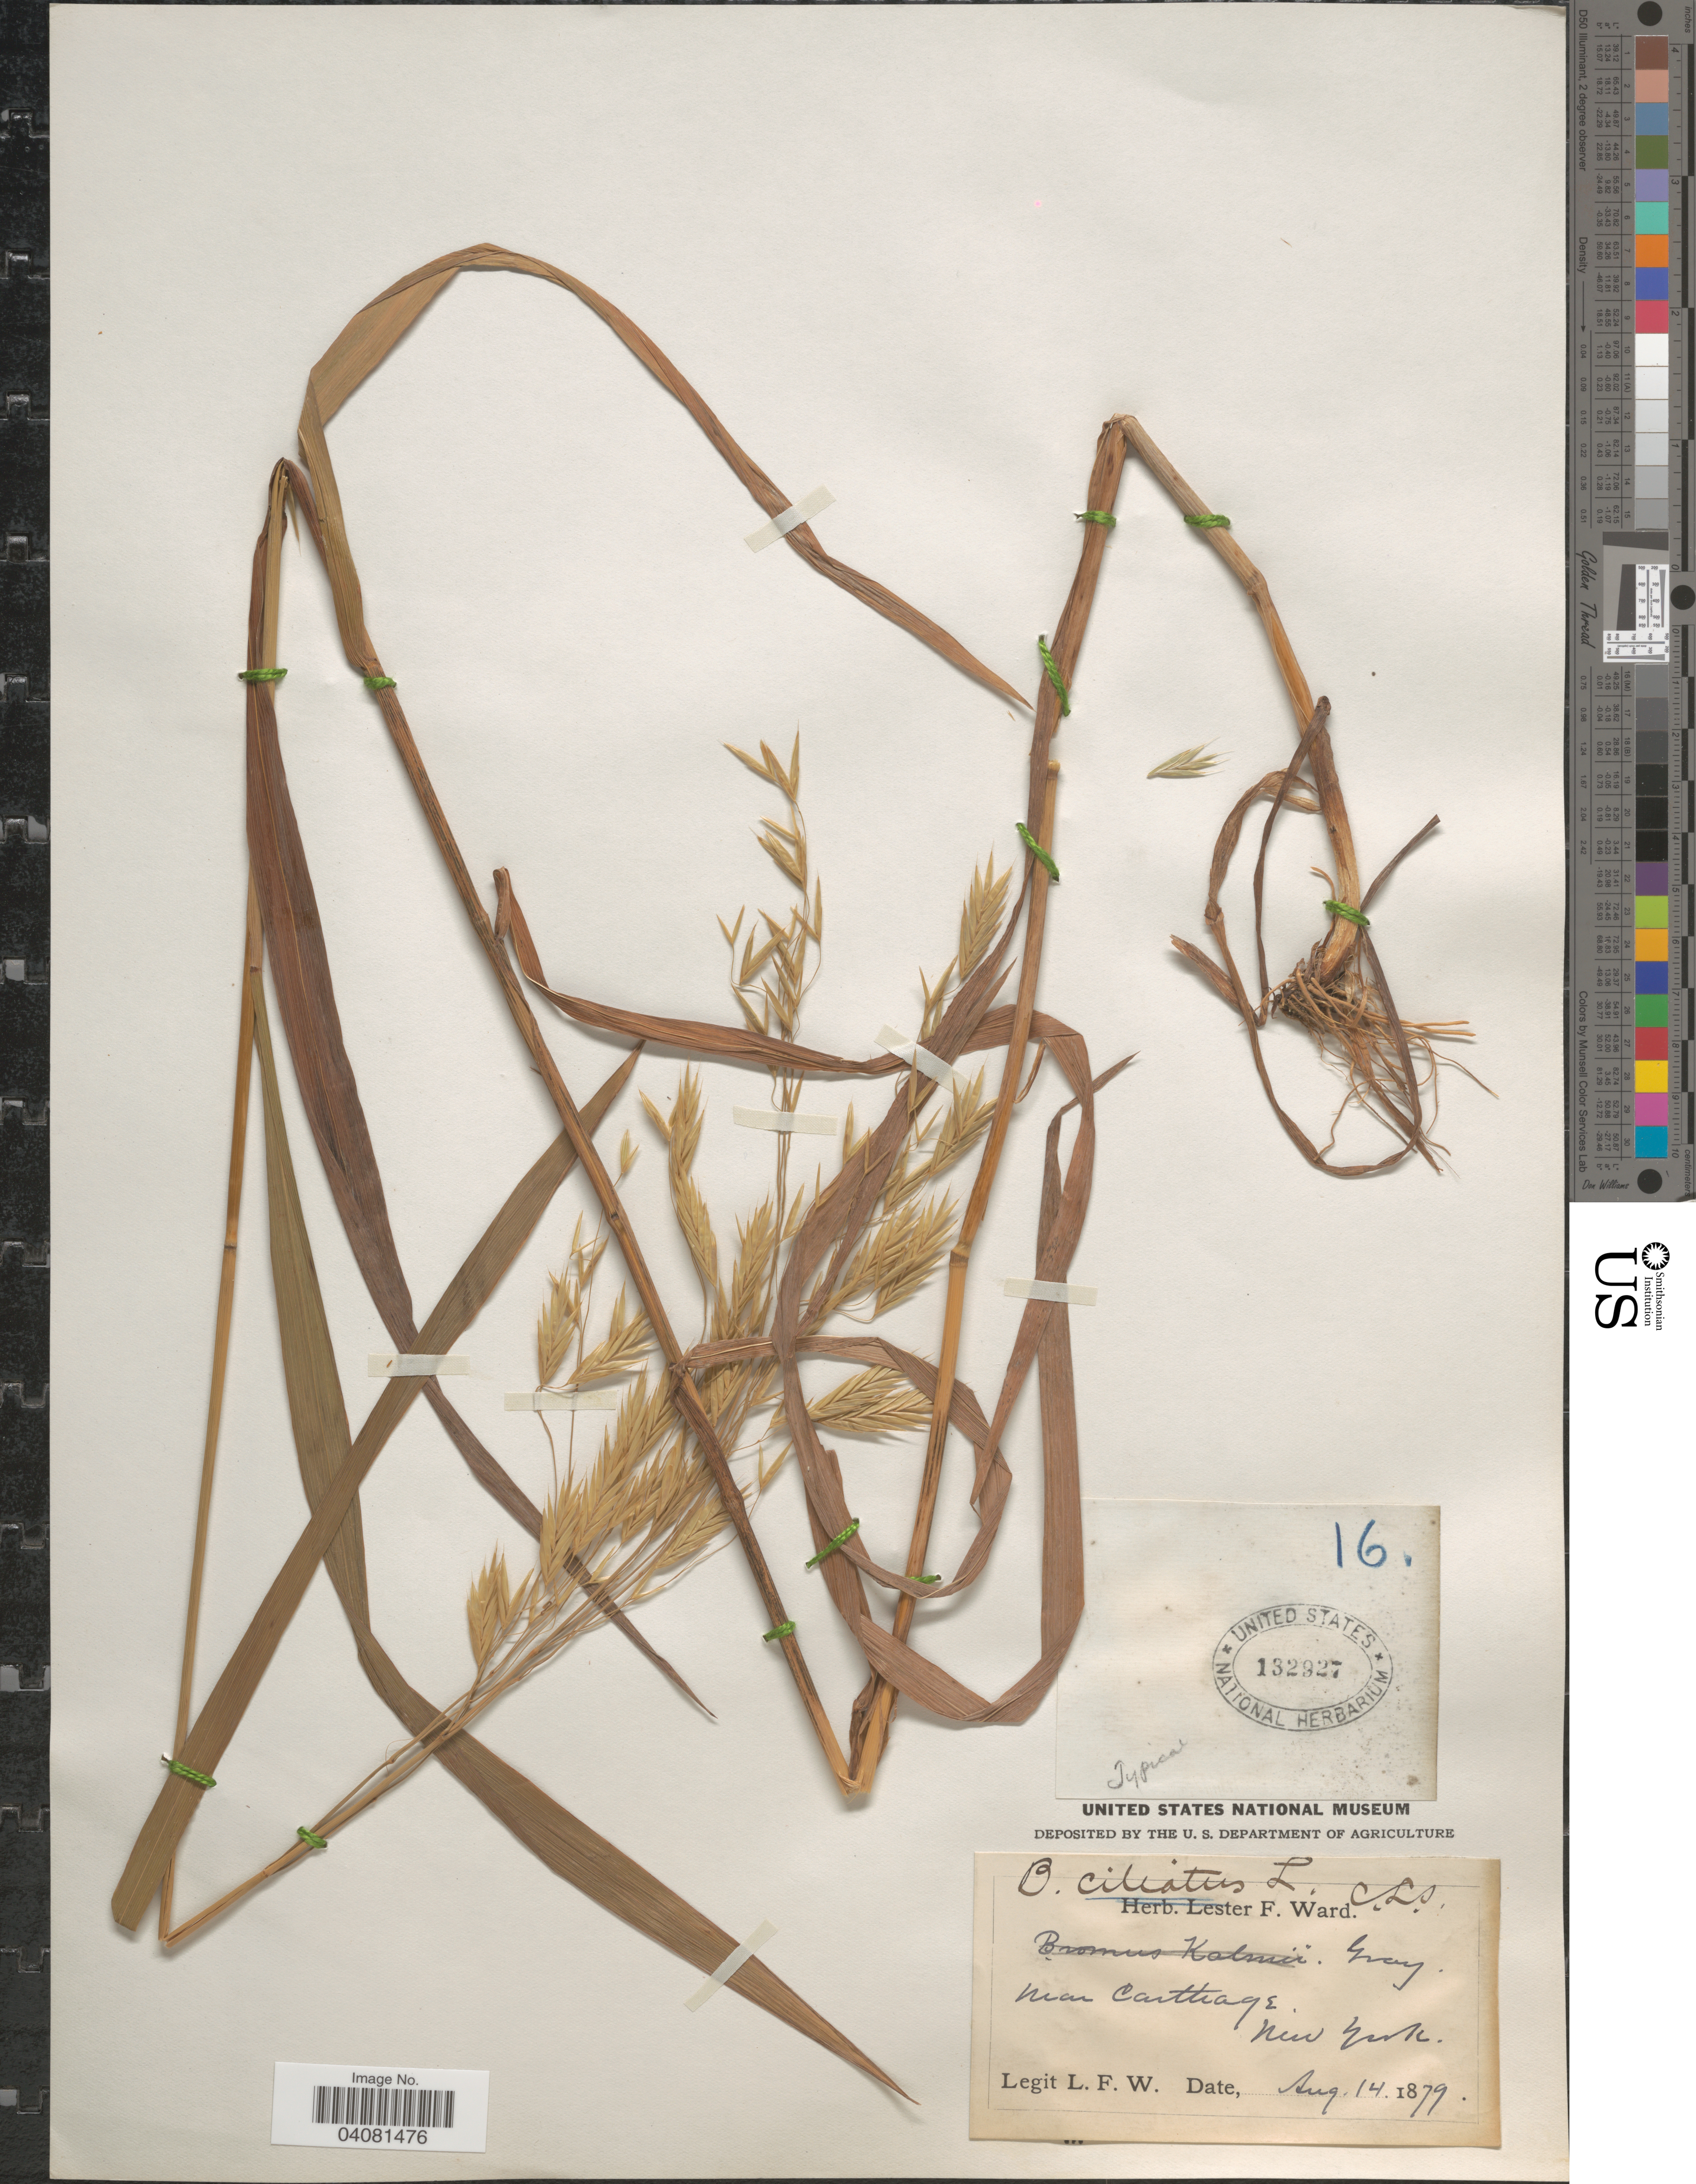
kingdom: Plantae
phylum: Tracheophyta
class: Liliopsida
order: Poales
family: Poaceae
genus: Bromus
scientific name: Bromus ciliatus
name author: L.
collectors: L. F. Ward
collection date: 1879-08-14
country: United States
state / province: New York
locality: Near Carthage.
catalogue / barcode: US 132927